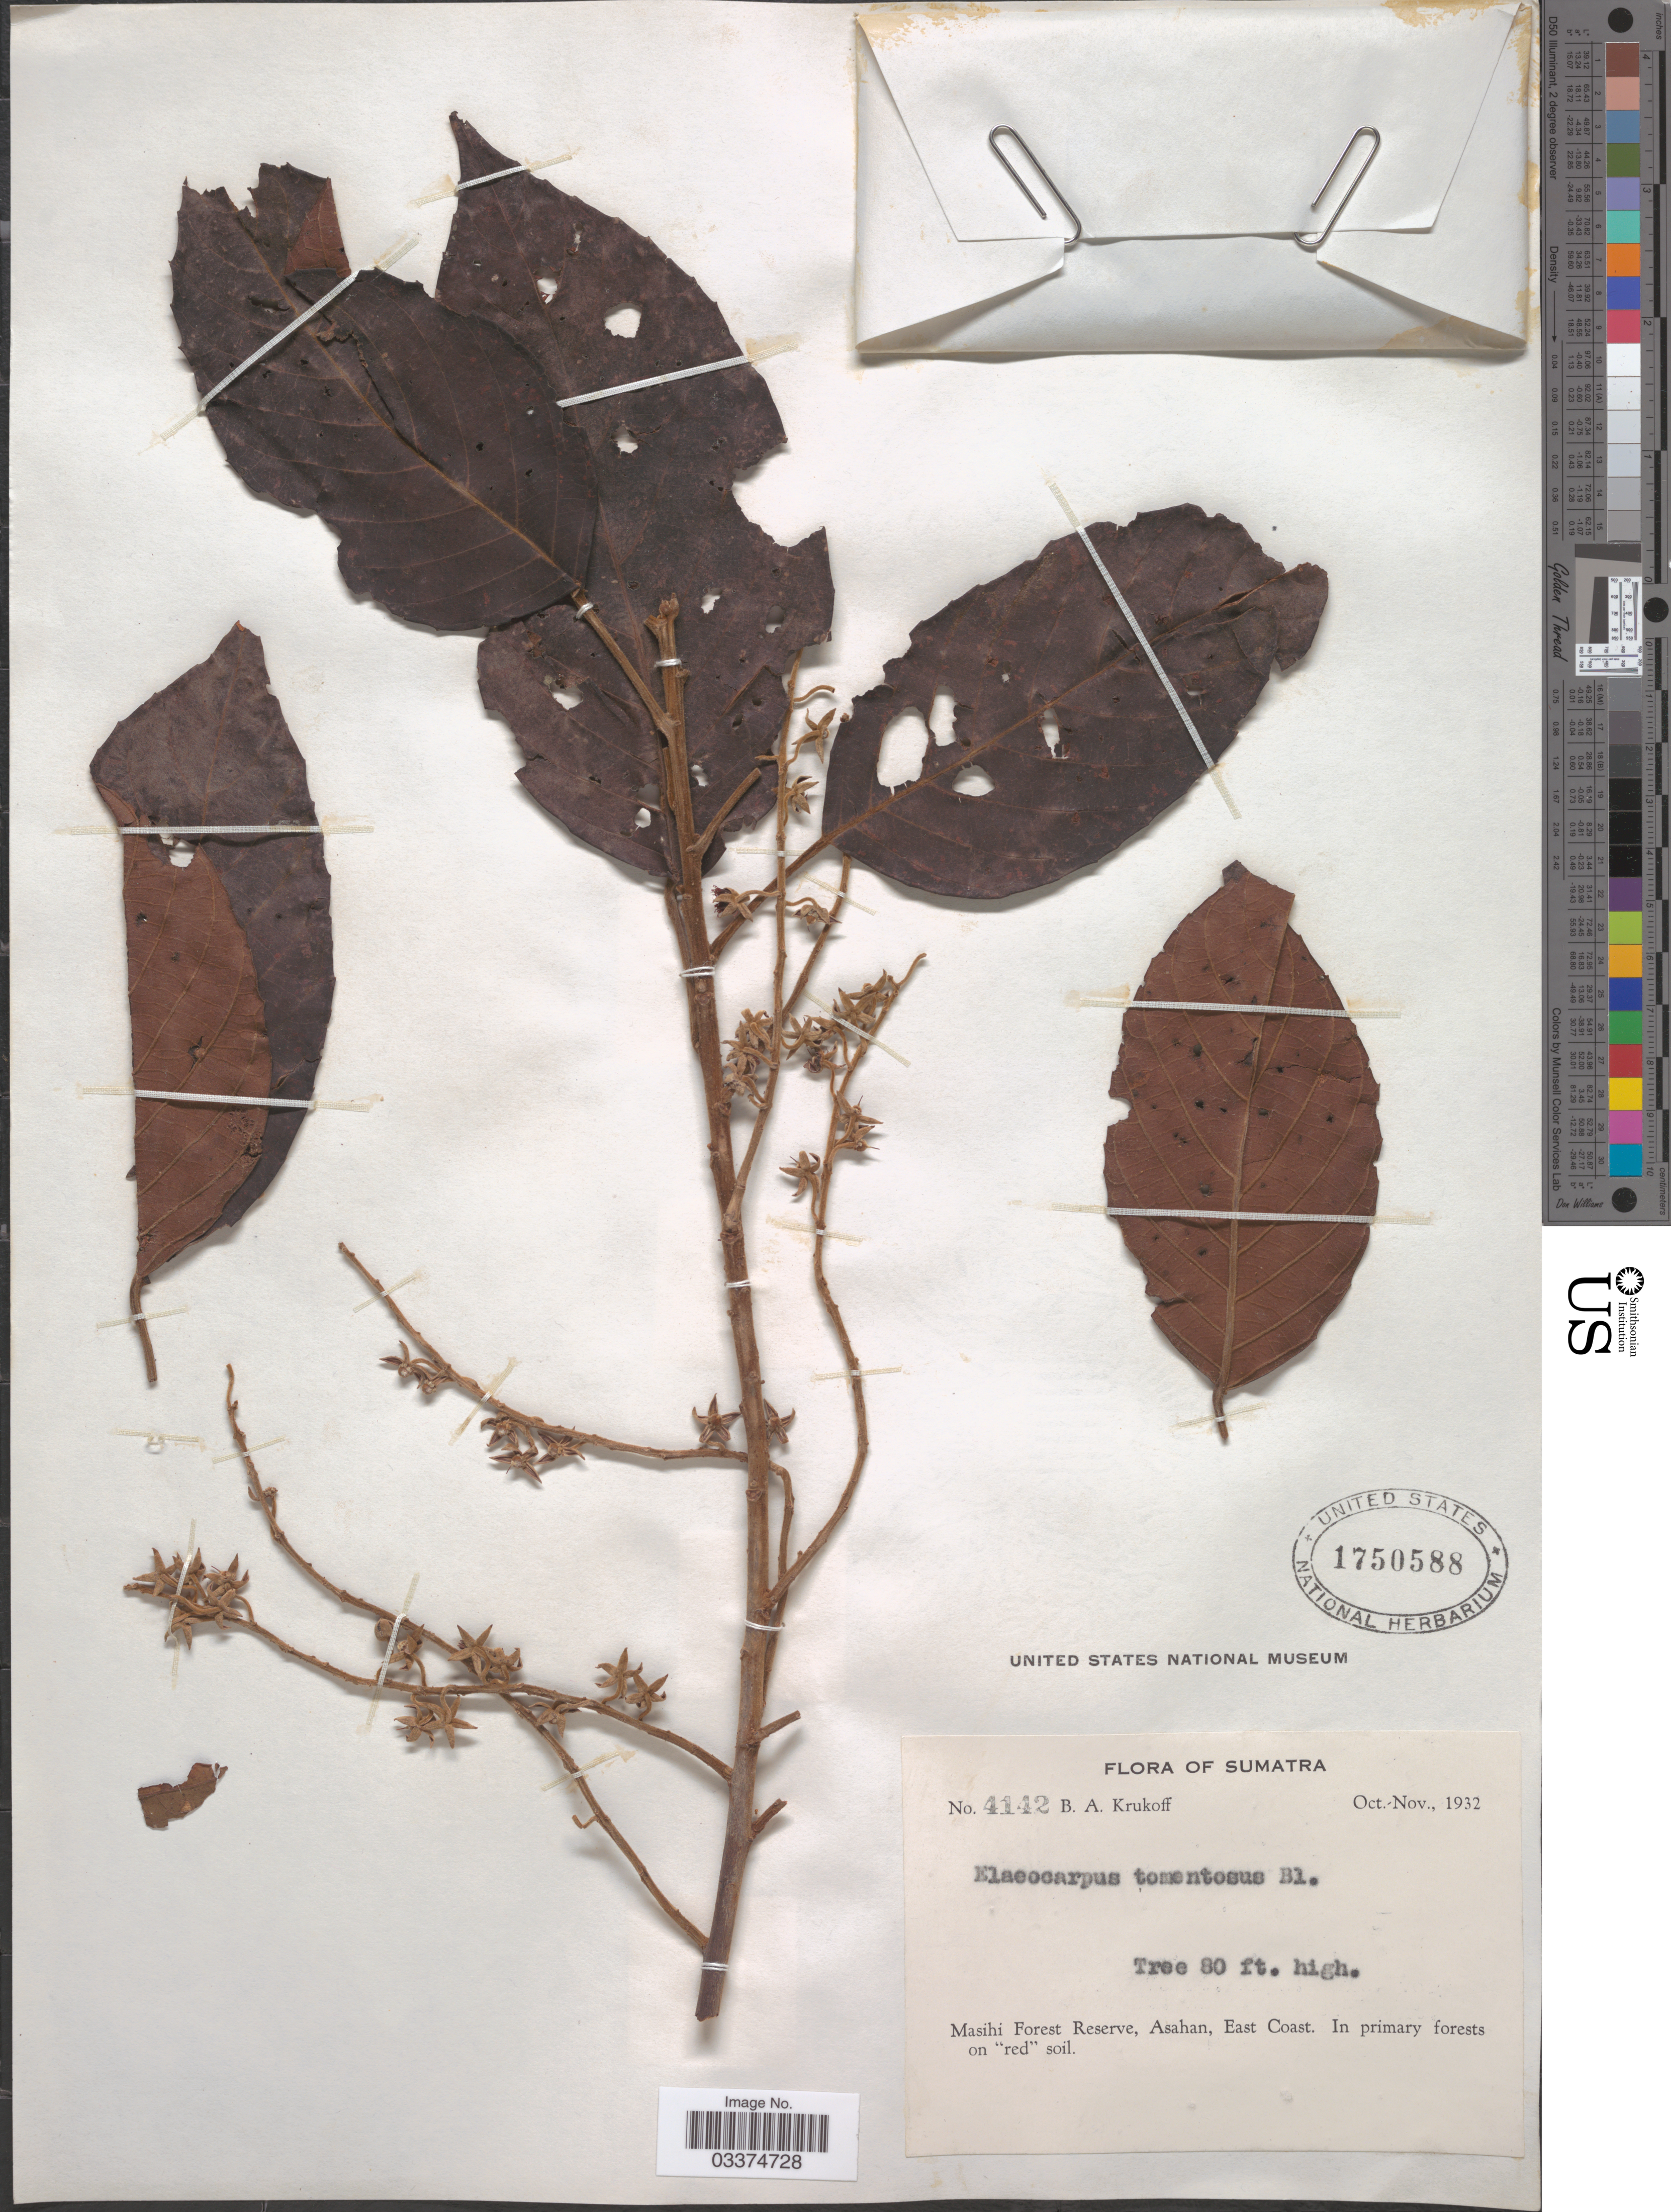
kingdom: Plantae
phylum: Tracheophyta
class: Magnoliopsida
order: Oxalidales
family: Elaeocarpaceae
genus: Elaeocarpus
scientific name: Elaeocarpus stipularis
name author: Blume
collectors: B. A. Krukoff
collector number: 4142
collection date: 1932-10/1932-11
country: Indonesia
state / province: Sumatra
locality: Masihi Forest Reserve, Asahan, East Coast.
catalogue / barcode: US 1750588